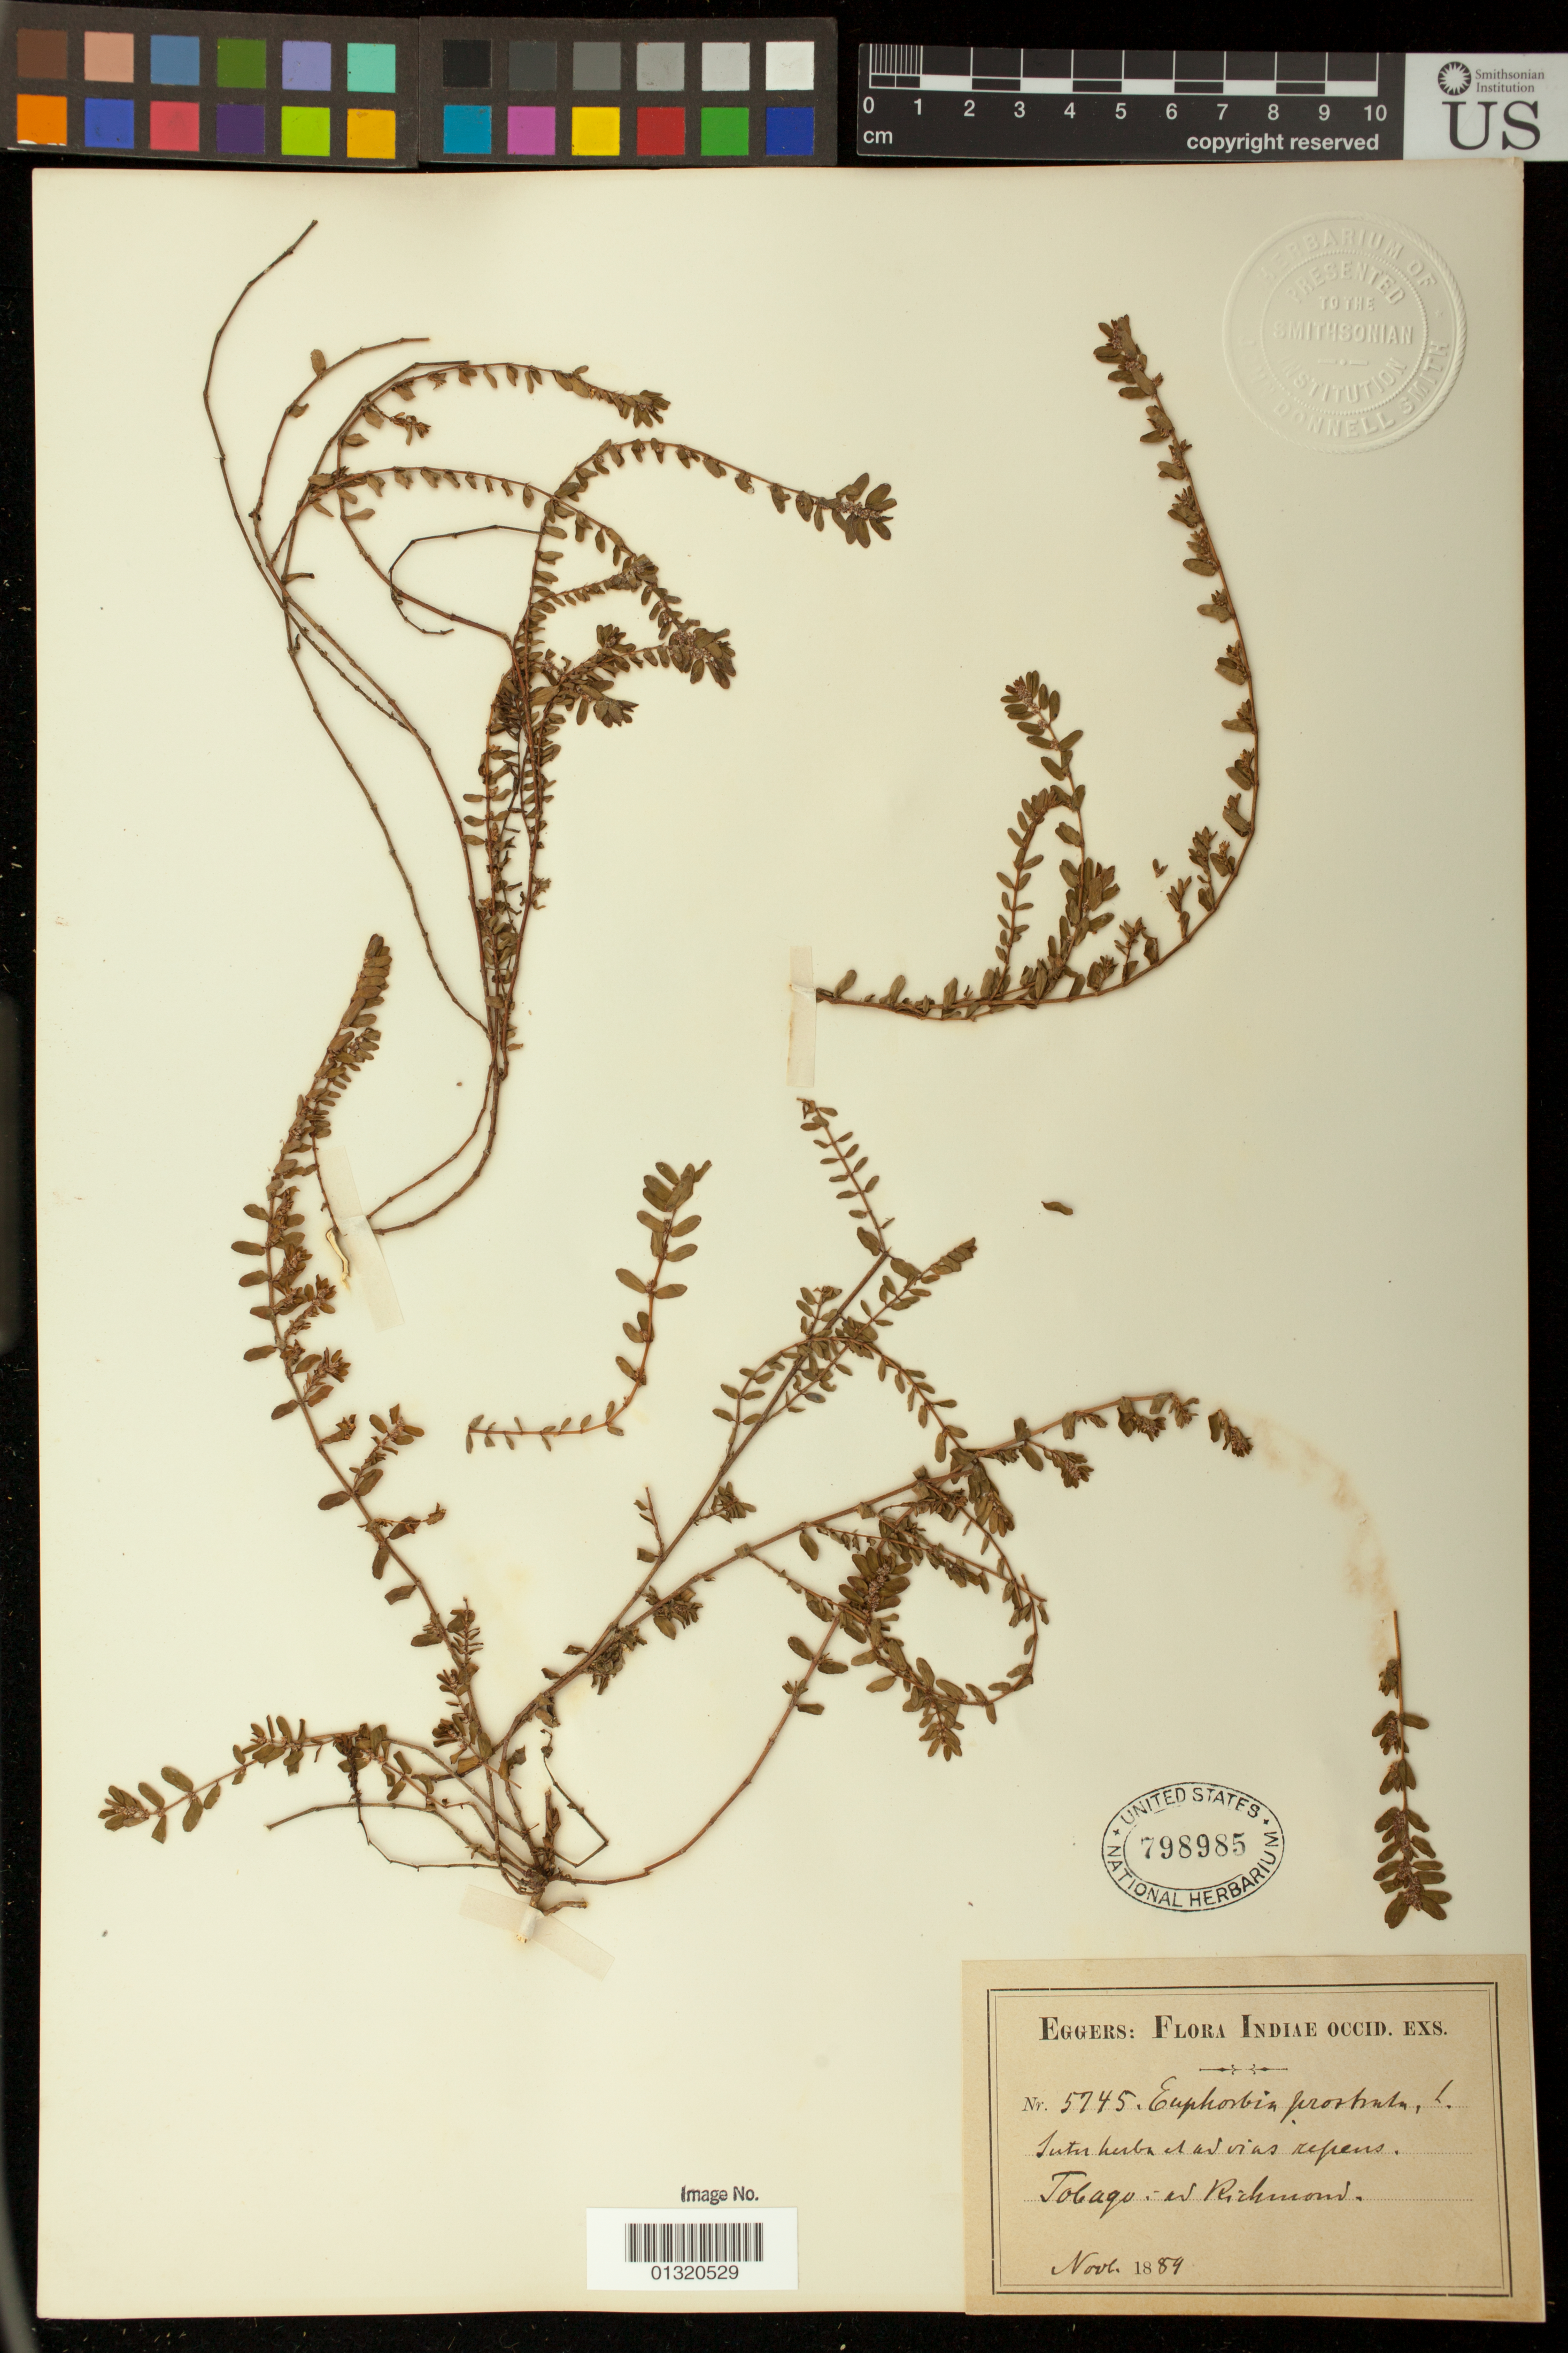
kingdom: Plantae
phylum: Tracheophyta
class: Magnoliopsida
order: Malpighiales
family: Euphorbiaceae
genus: Euphorbia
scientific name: Euphorbia prostrata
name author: Aiton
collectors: -. Eggers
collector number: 5745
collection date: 1889-11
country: Trinidad and Tobago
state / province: Tobago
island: Tobago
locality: Richmond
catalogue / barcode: US 798985